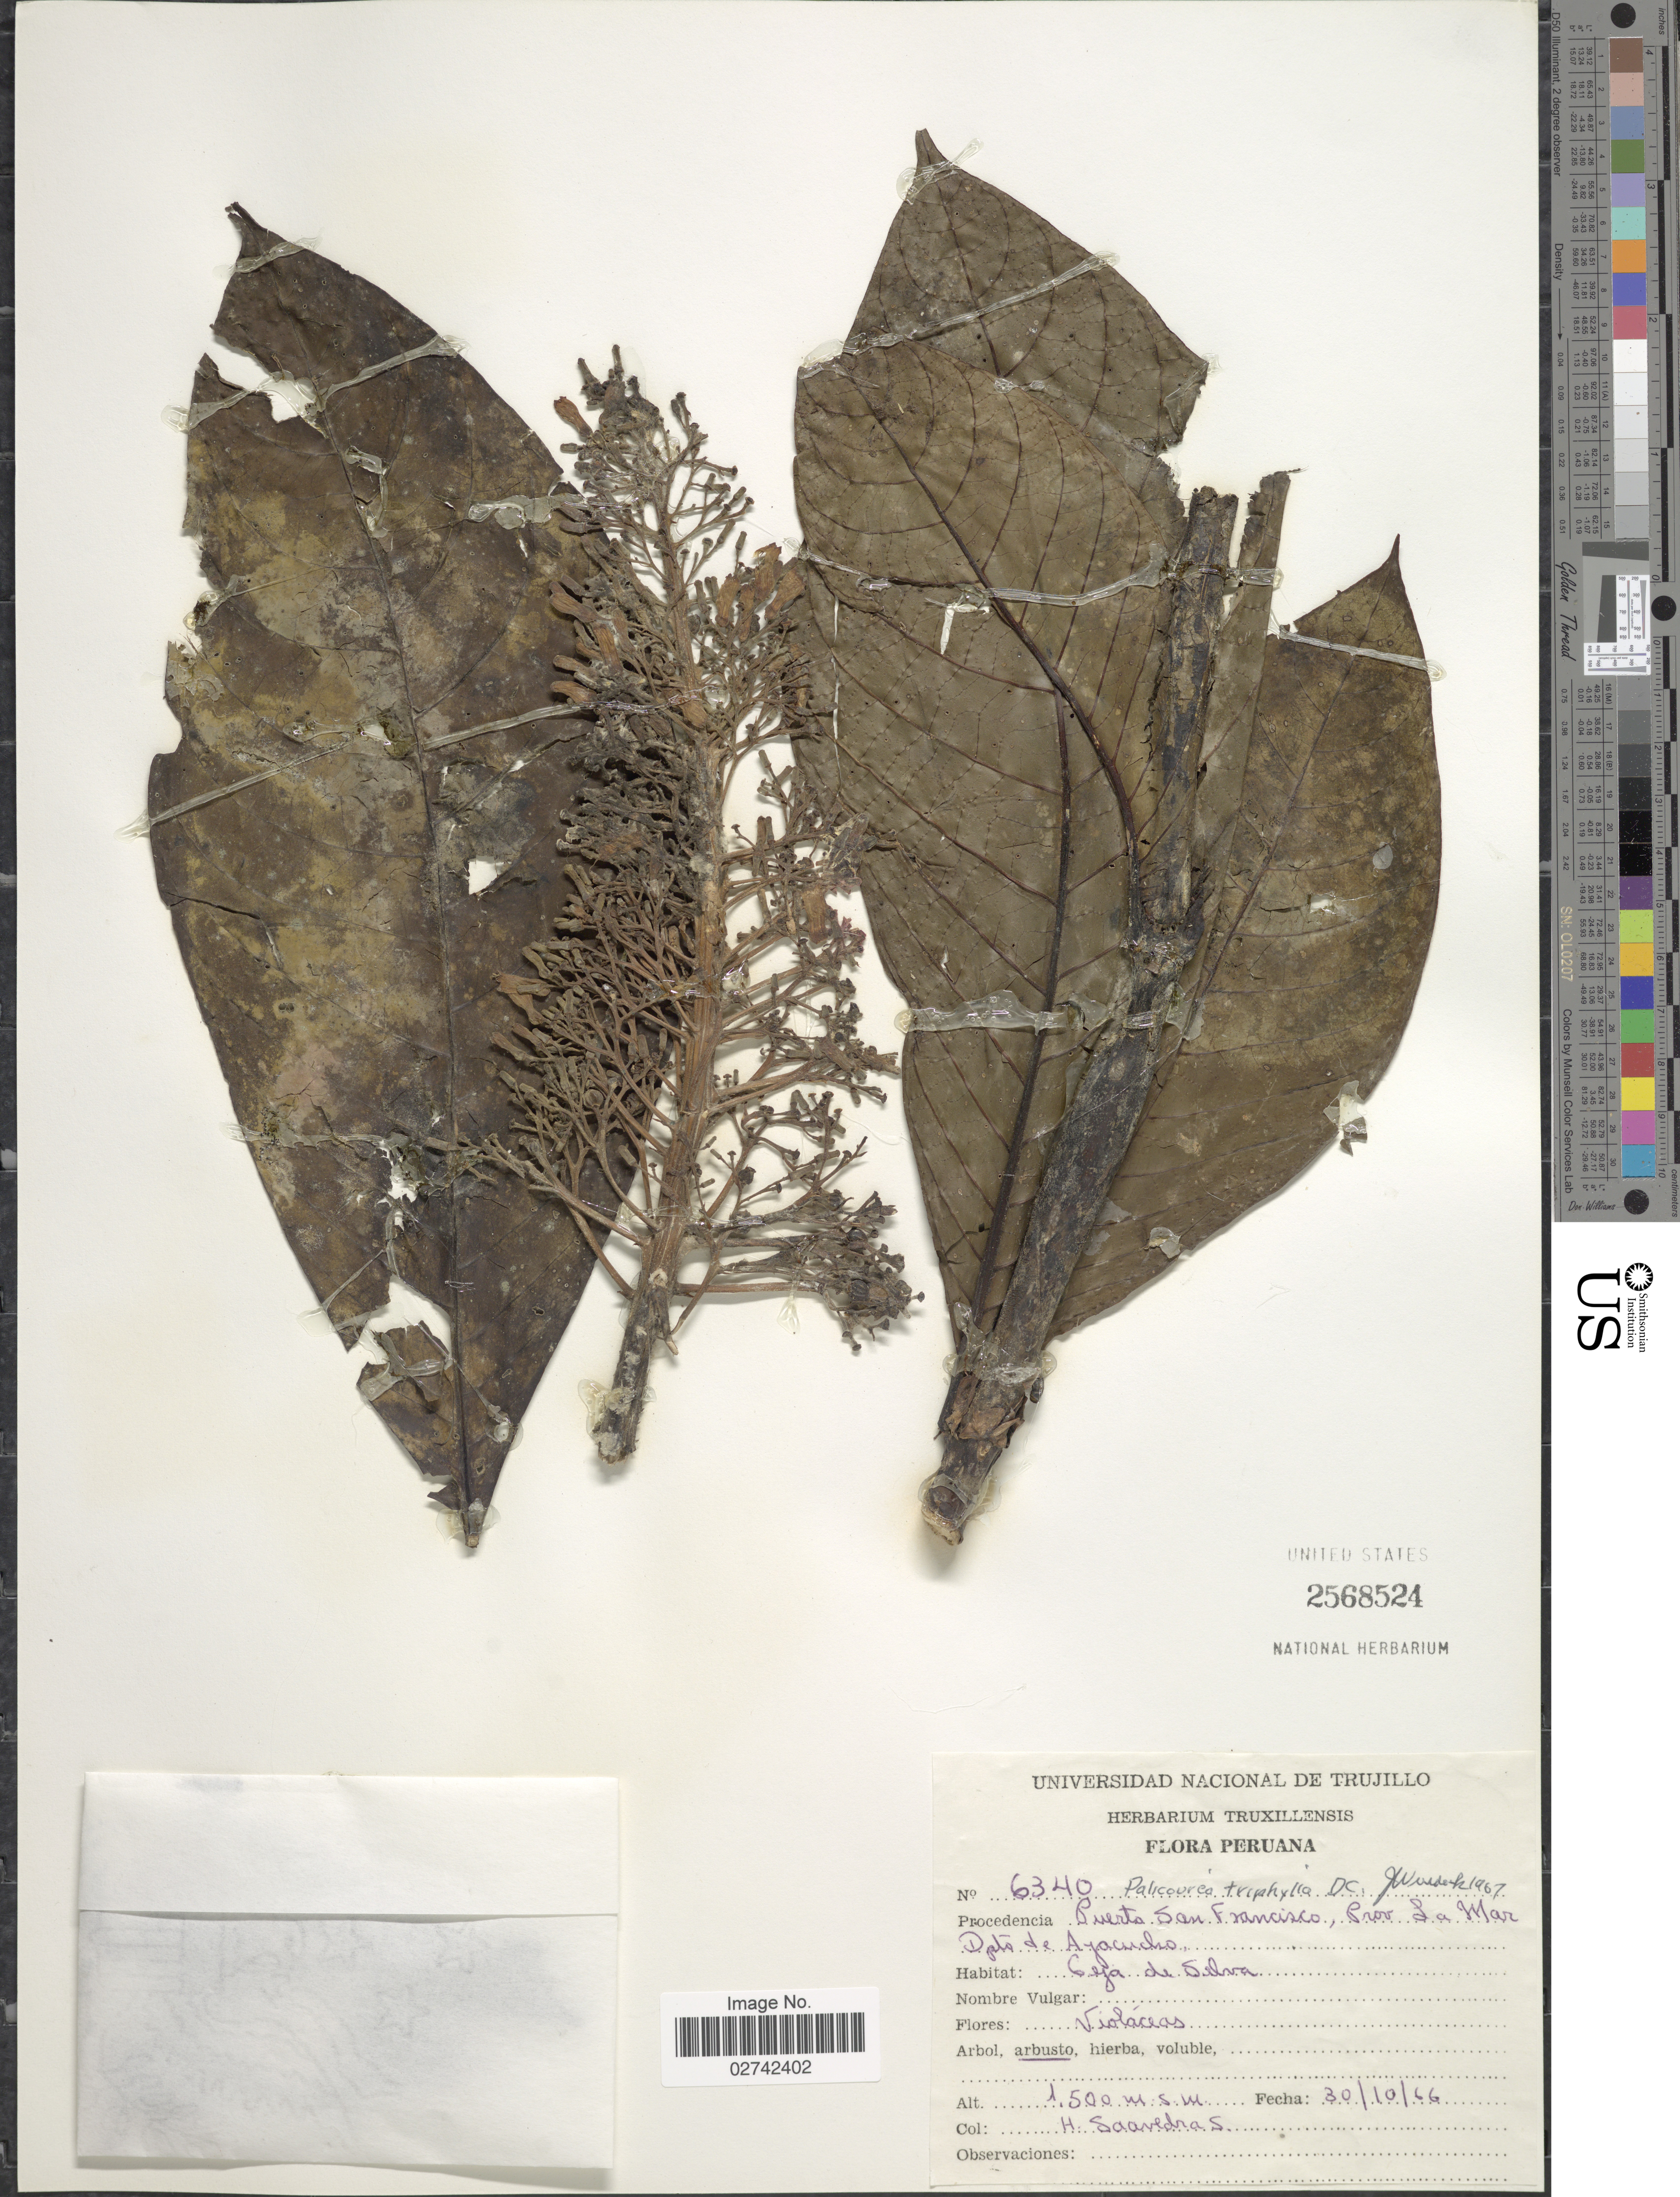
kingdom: Plantae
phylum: Tracheophyta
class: Magnoliopsida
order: Gentianales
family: Rubiaceae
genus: Palicourea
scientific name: Palicourea triphylla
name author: DC.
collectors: H. Saavedra S.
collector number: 6340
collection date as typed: Transcribed d/m/y: 30/10/66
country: Peru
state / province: Ayacucho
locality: Peruana, Puerto San Francisco, Prov. La Mar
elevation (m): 1500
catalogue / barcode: US 2568524